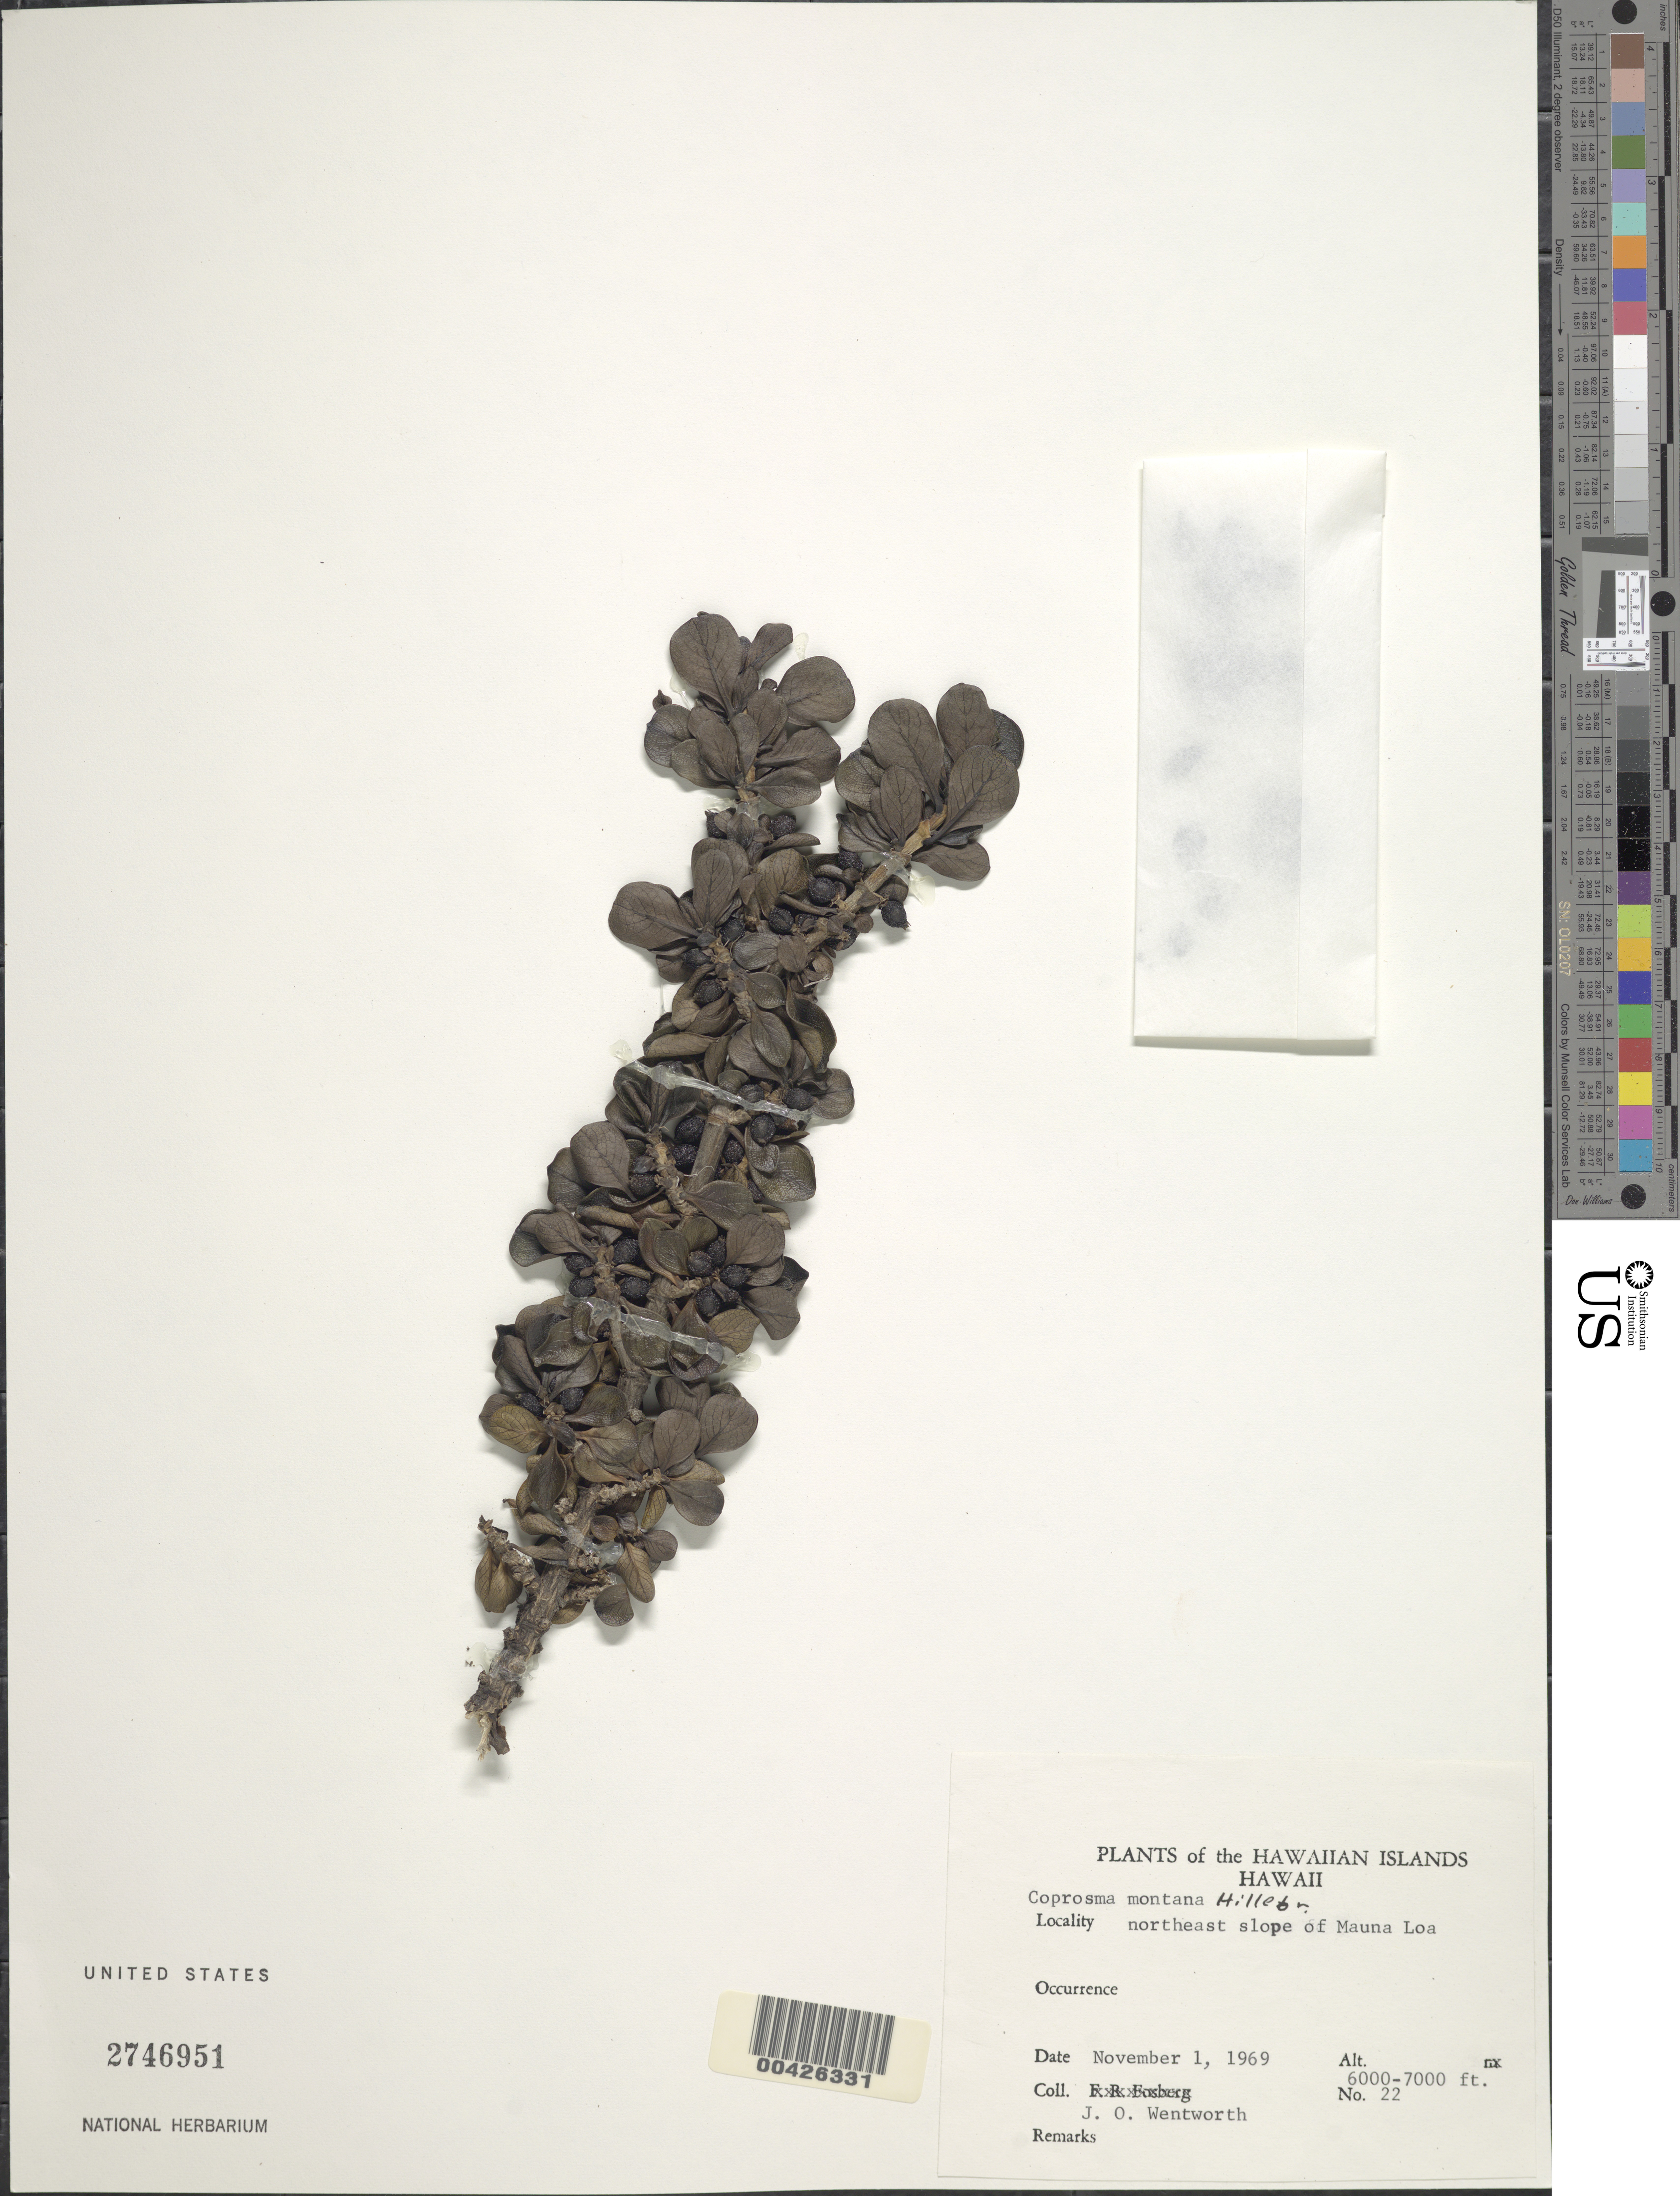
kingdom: Plantae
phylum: Tracheophyta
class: Magnoliopsida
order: Gentianales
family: Rubiaceae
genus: Coprosma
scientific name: Coprosma montana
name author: Hillebr.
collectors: J. Wentworth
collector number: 22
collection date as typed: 1 Nov 1969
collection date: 1969-11-01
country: United States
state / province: Hawaii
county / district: Hawaii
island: Hawaii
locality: NE slope of Mauna Loa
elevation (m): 1829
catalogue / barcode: US 2746951